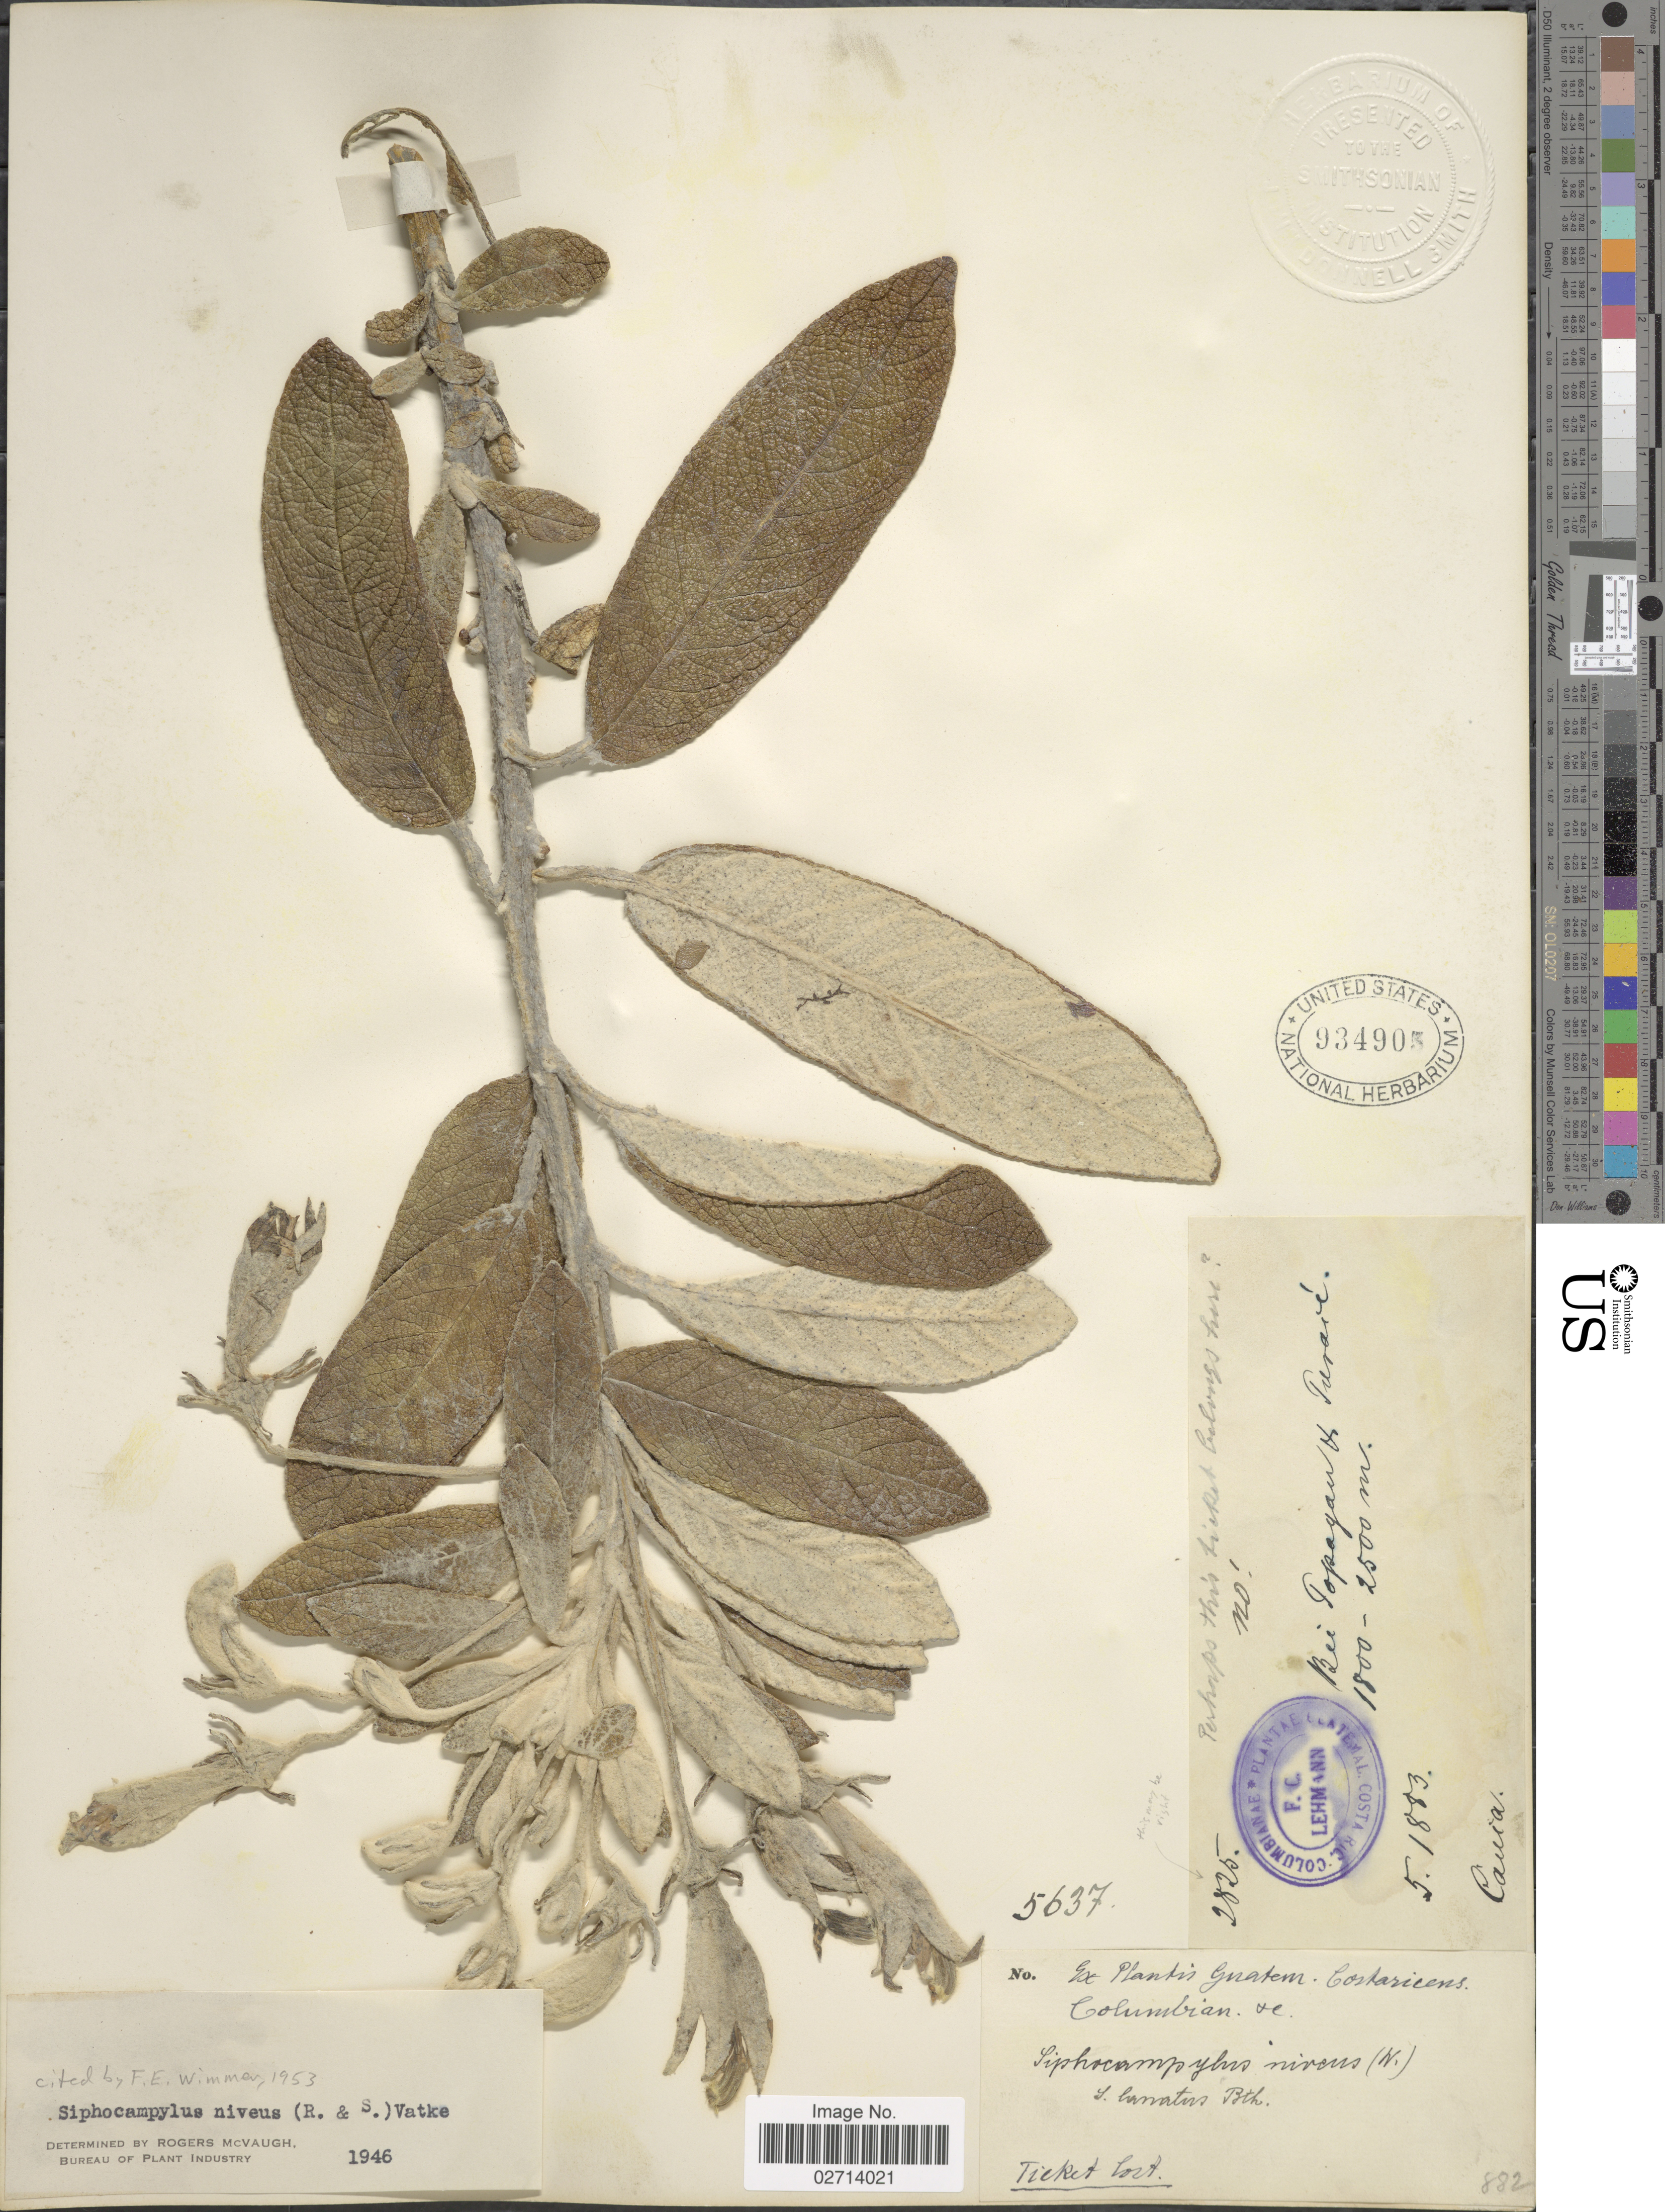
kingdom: Plantae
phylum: Tracheophyta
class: Magnoliopsida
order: Asterales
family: Campanulaceae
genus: Siphocampylus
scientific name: Siphocampylus niveus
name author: (Willd. ex Schult.) Vatke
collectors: F. C. Lehmann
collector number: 2825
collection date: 1883-05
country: Colombia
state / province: Cauca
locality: Bei Popayan & Purace.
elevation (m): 1800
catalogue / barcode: US 934905